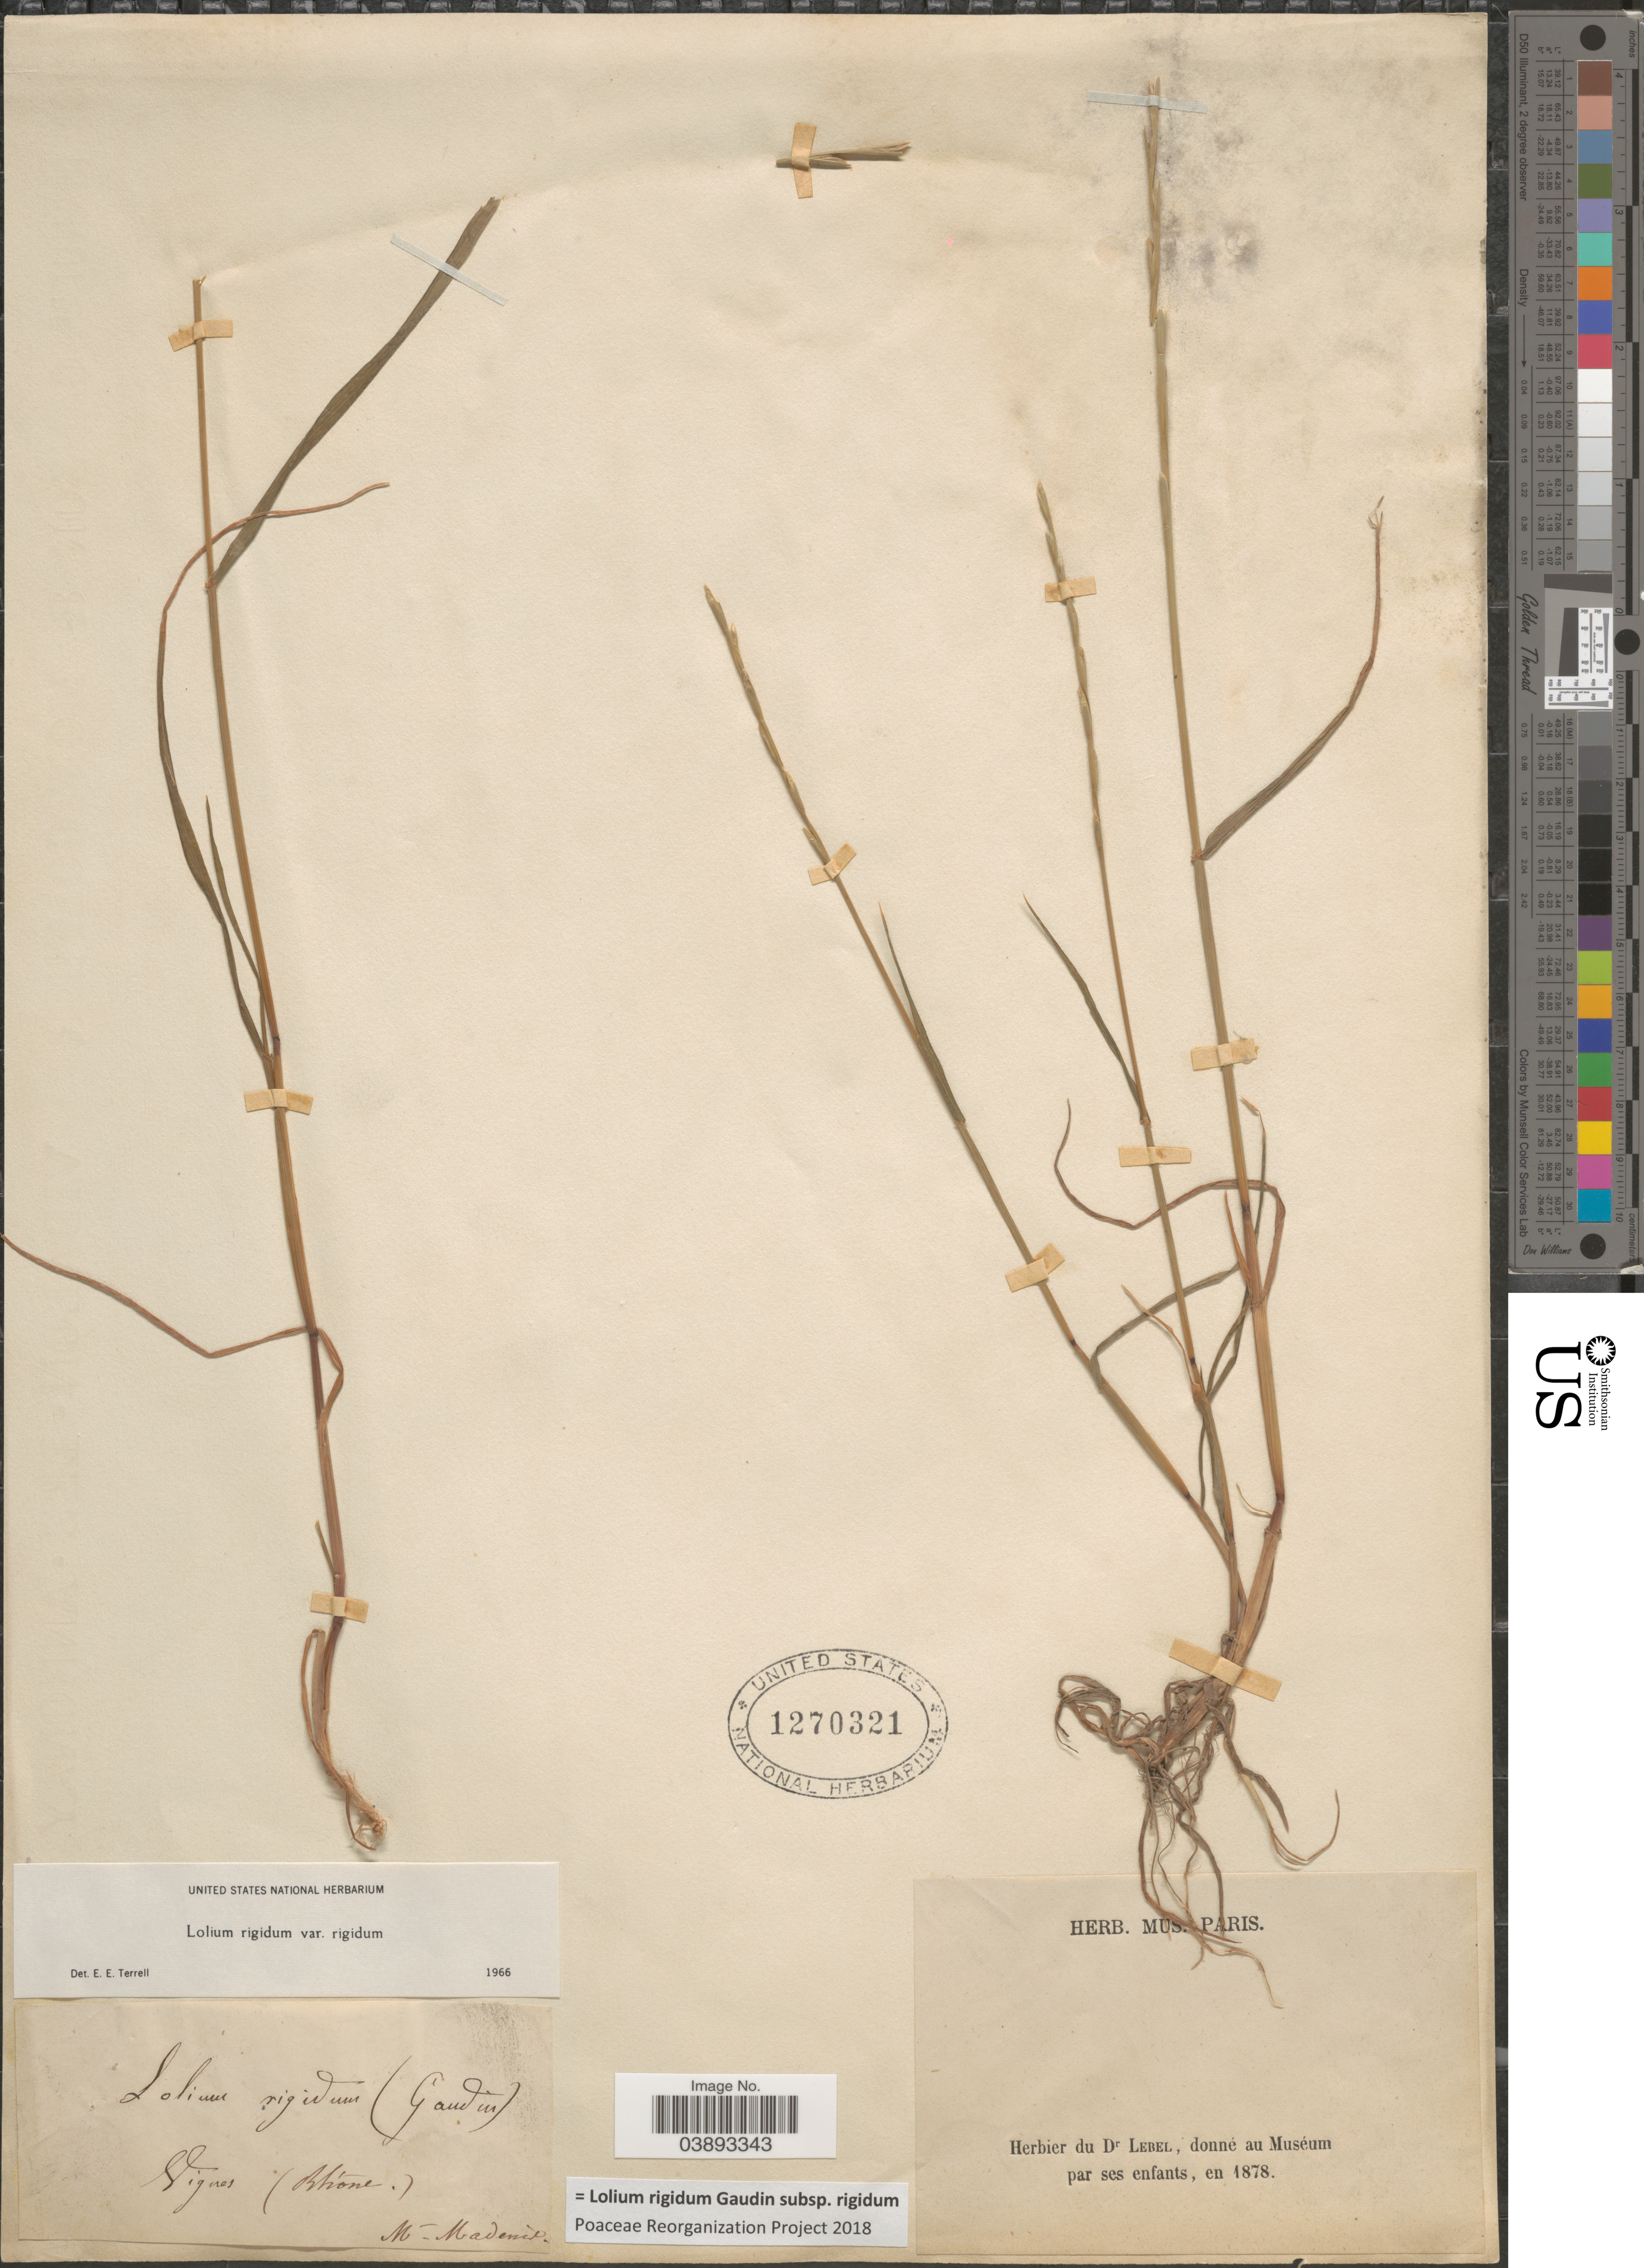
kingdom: Plantae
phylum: Tracheophyta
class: Liliopsida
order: Poales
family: Poaceae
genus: Lolium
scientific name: Lolium rigidum subsp. rigidum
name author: Gaudin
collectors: Madenie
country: France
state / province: Auvergne-Rhône-Alpes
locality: Vignes (Rhóne.).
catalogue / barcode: US 1270321